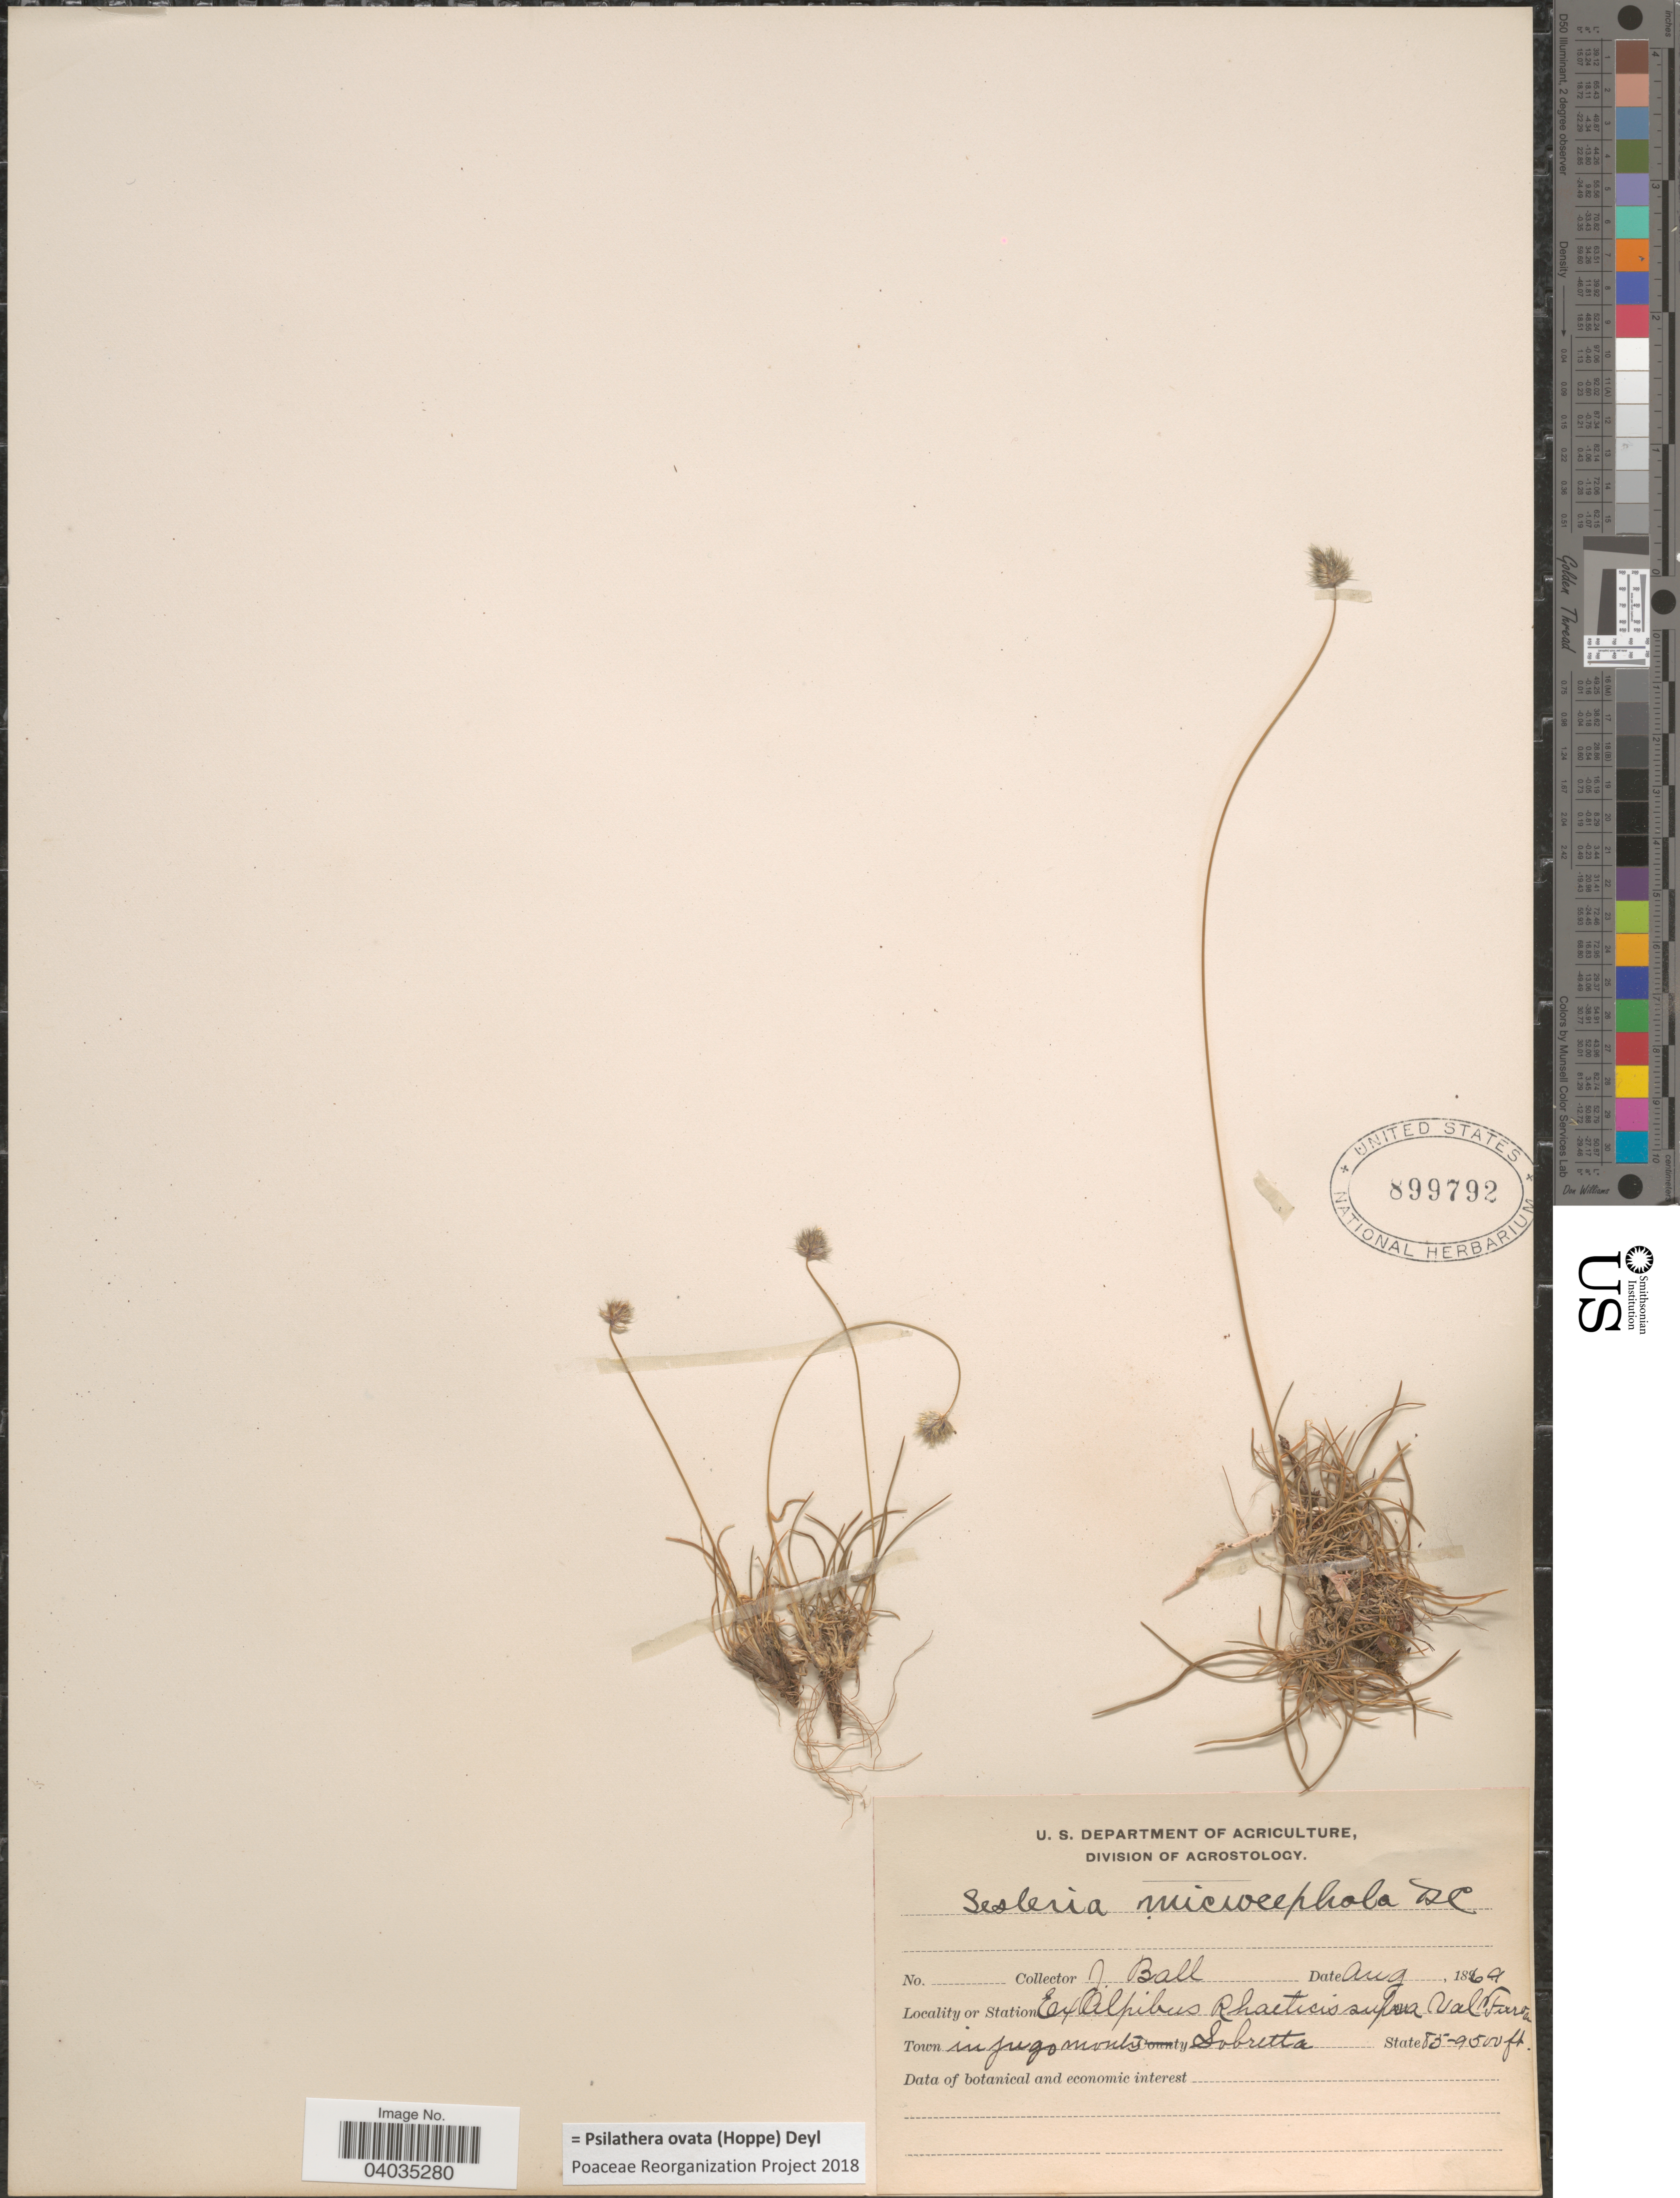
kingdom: Plantae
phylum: Tracheophyta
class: Liliopsida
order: Poales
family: Poaceae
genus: Psilathera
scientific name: Psilathera ovata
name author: (Hoppe) Deyl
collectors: J. Ball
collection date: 1869-08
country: Italy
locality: Ex Alpibus Rhaeticis supra Val Furva in jugo montis Sobretta.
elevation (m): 2591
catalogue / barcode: US 899792